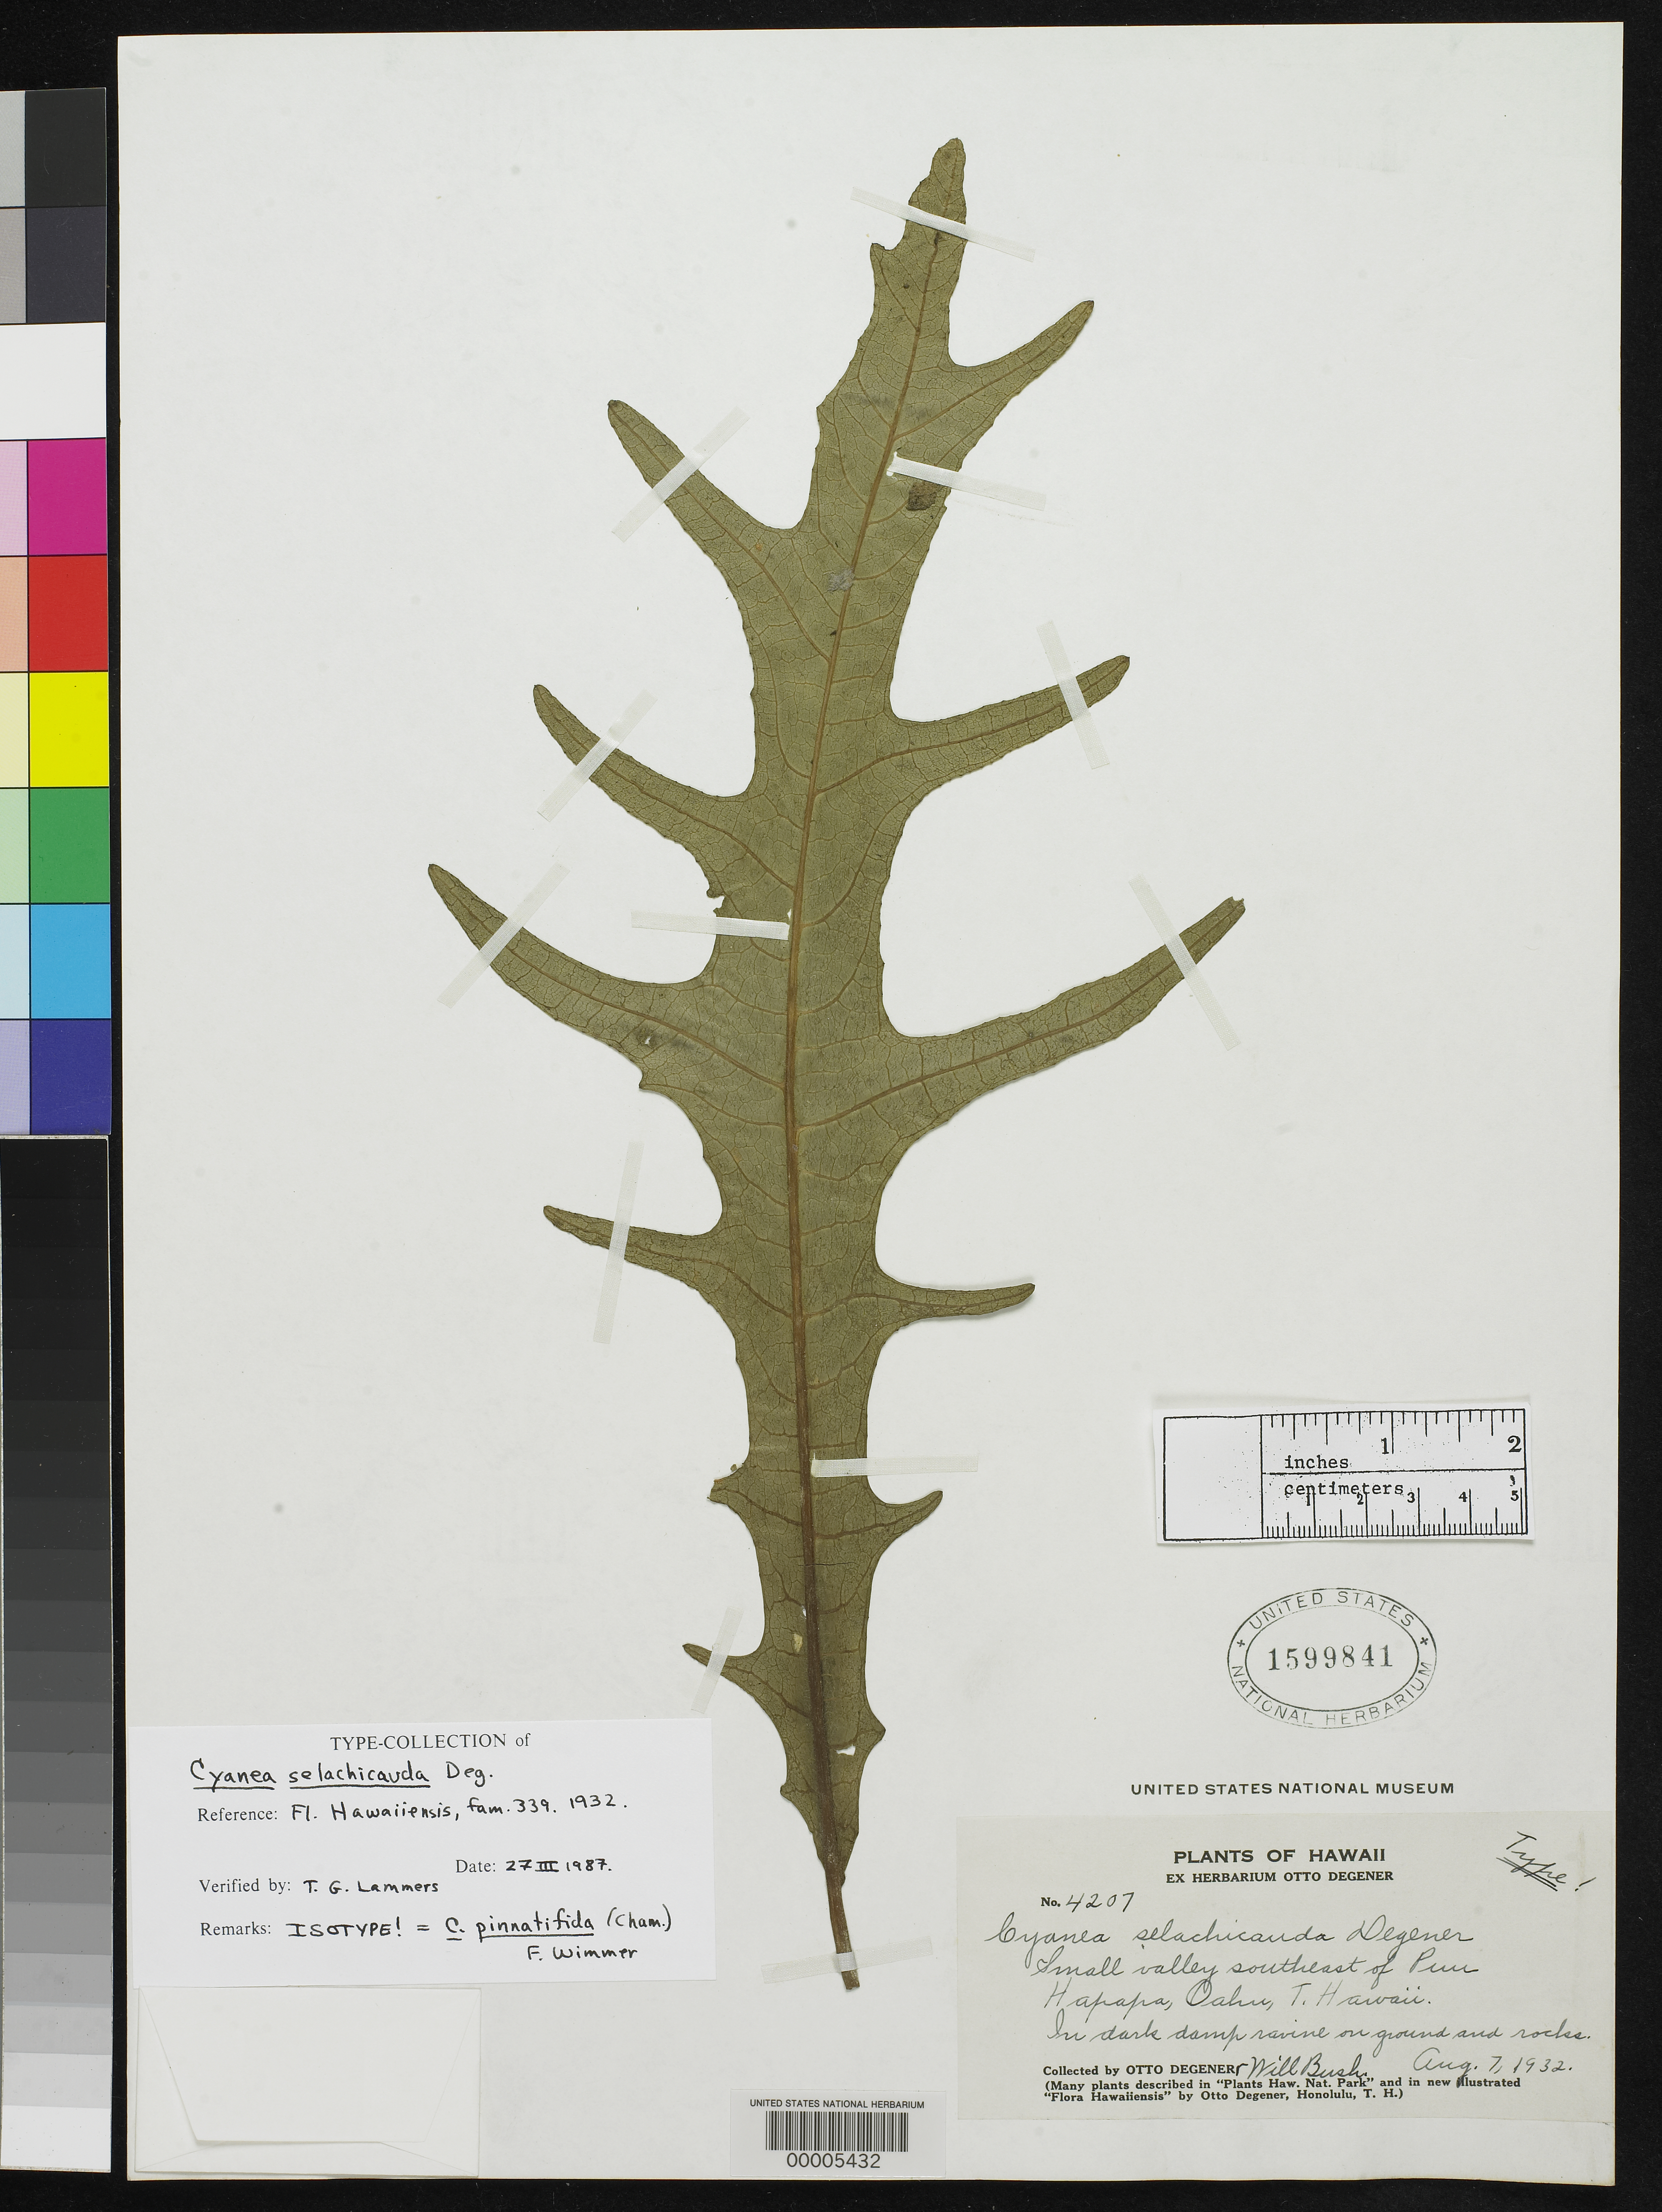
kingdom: Plantae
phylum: Tracheophyta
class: Magnoliopsida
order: Asterales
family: Campanulaceae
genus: Cyanea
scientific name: Cyanea selachicauda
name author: O. Deg.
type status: Isotype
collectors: O. Degener & W. Bush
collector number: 4207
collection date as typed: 07 Aug 1932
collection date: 1932-08-07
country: United States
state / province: Hawaii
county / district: Honolulu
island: Oahu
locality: SE of Puuhapapa.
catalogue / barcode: US 1599841